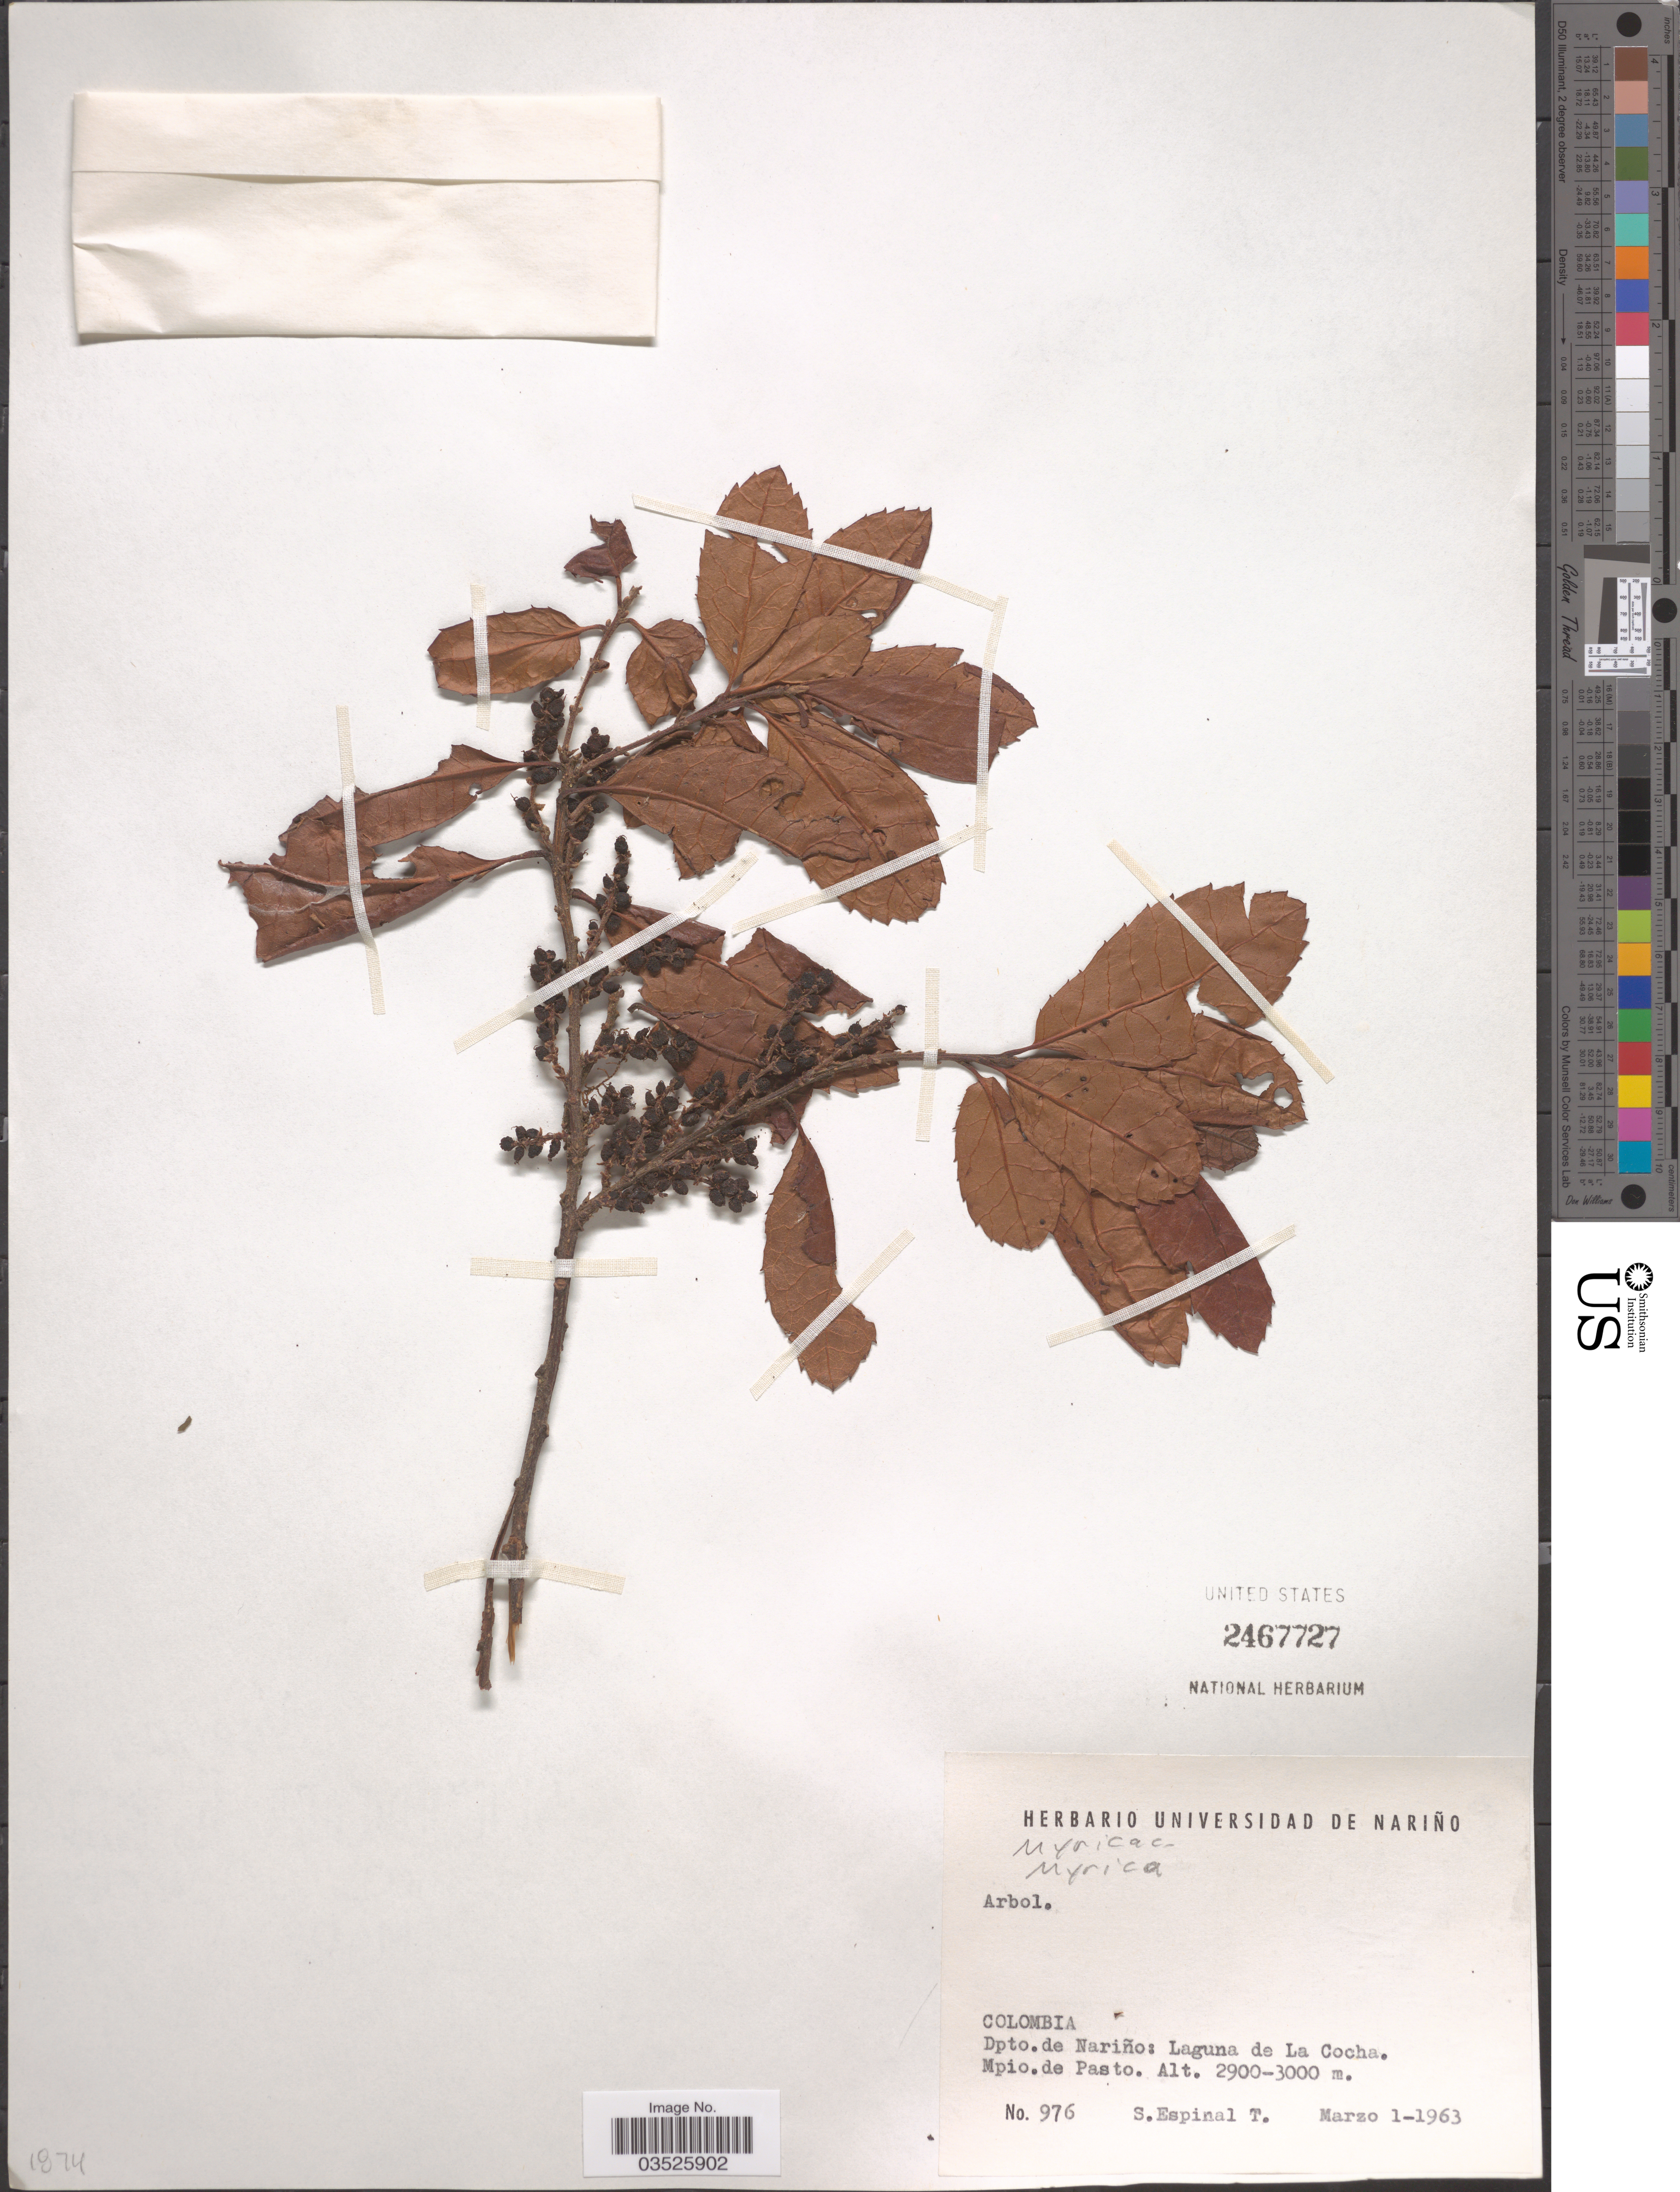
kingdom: Plantae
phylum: Tracheophyta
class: Magnoliopsida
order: Fagales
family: Myricaceae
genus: Morella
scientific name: Morella sp.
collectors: S. Espinal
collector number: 976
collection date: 1963-03-01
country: Colombia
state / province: Nariño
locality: Dpto. de Nariño: Laguna de La Cocha. Mpio. de Pasto.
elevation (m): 2900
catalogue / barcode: US 2467727